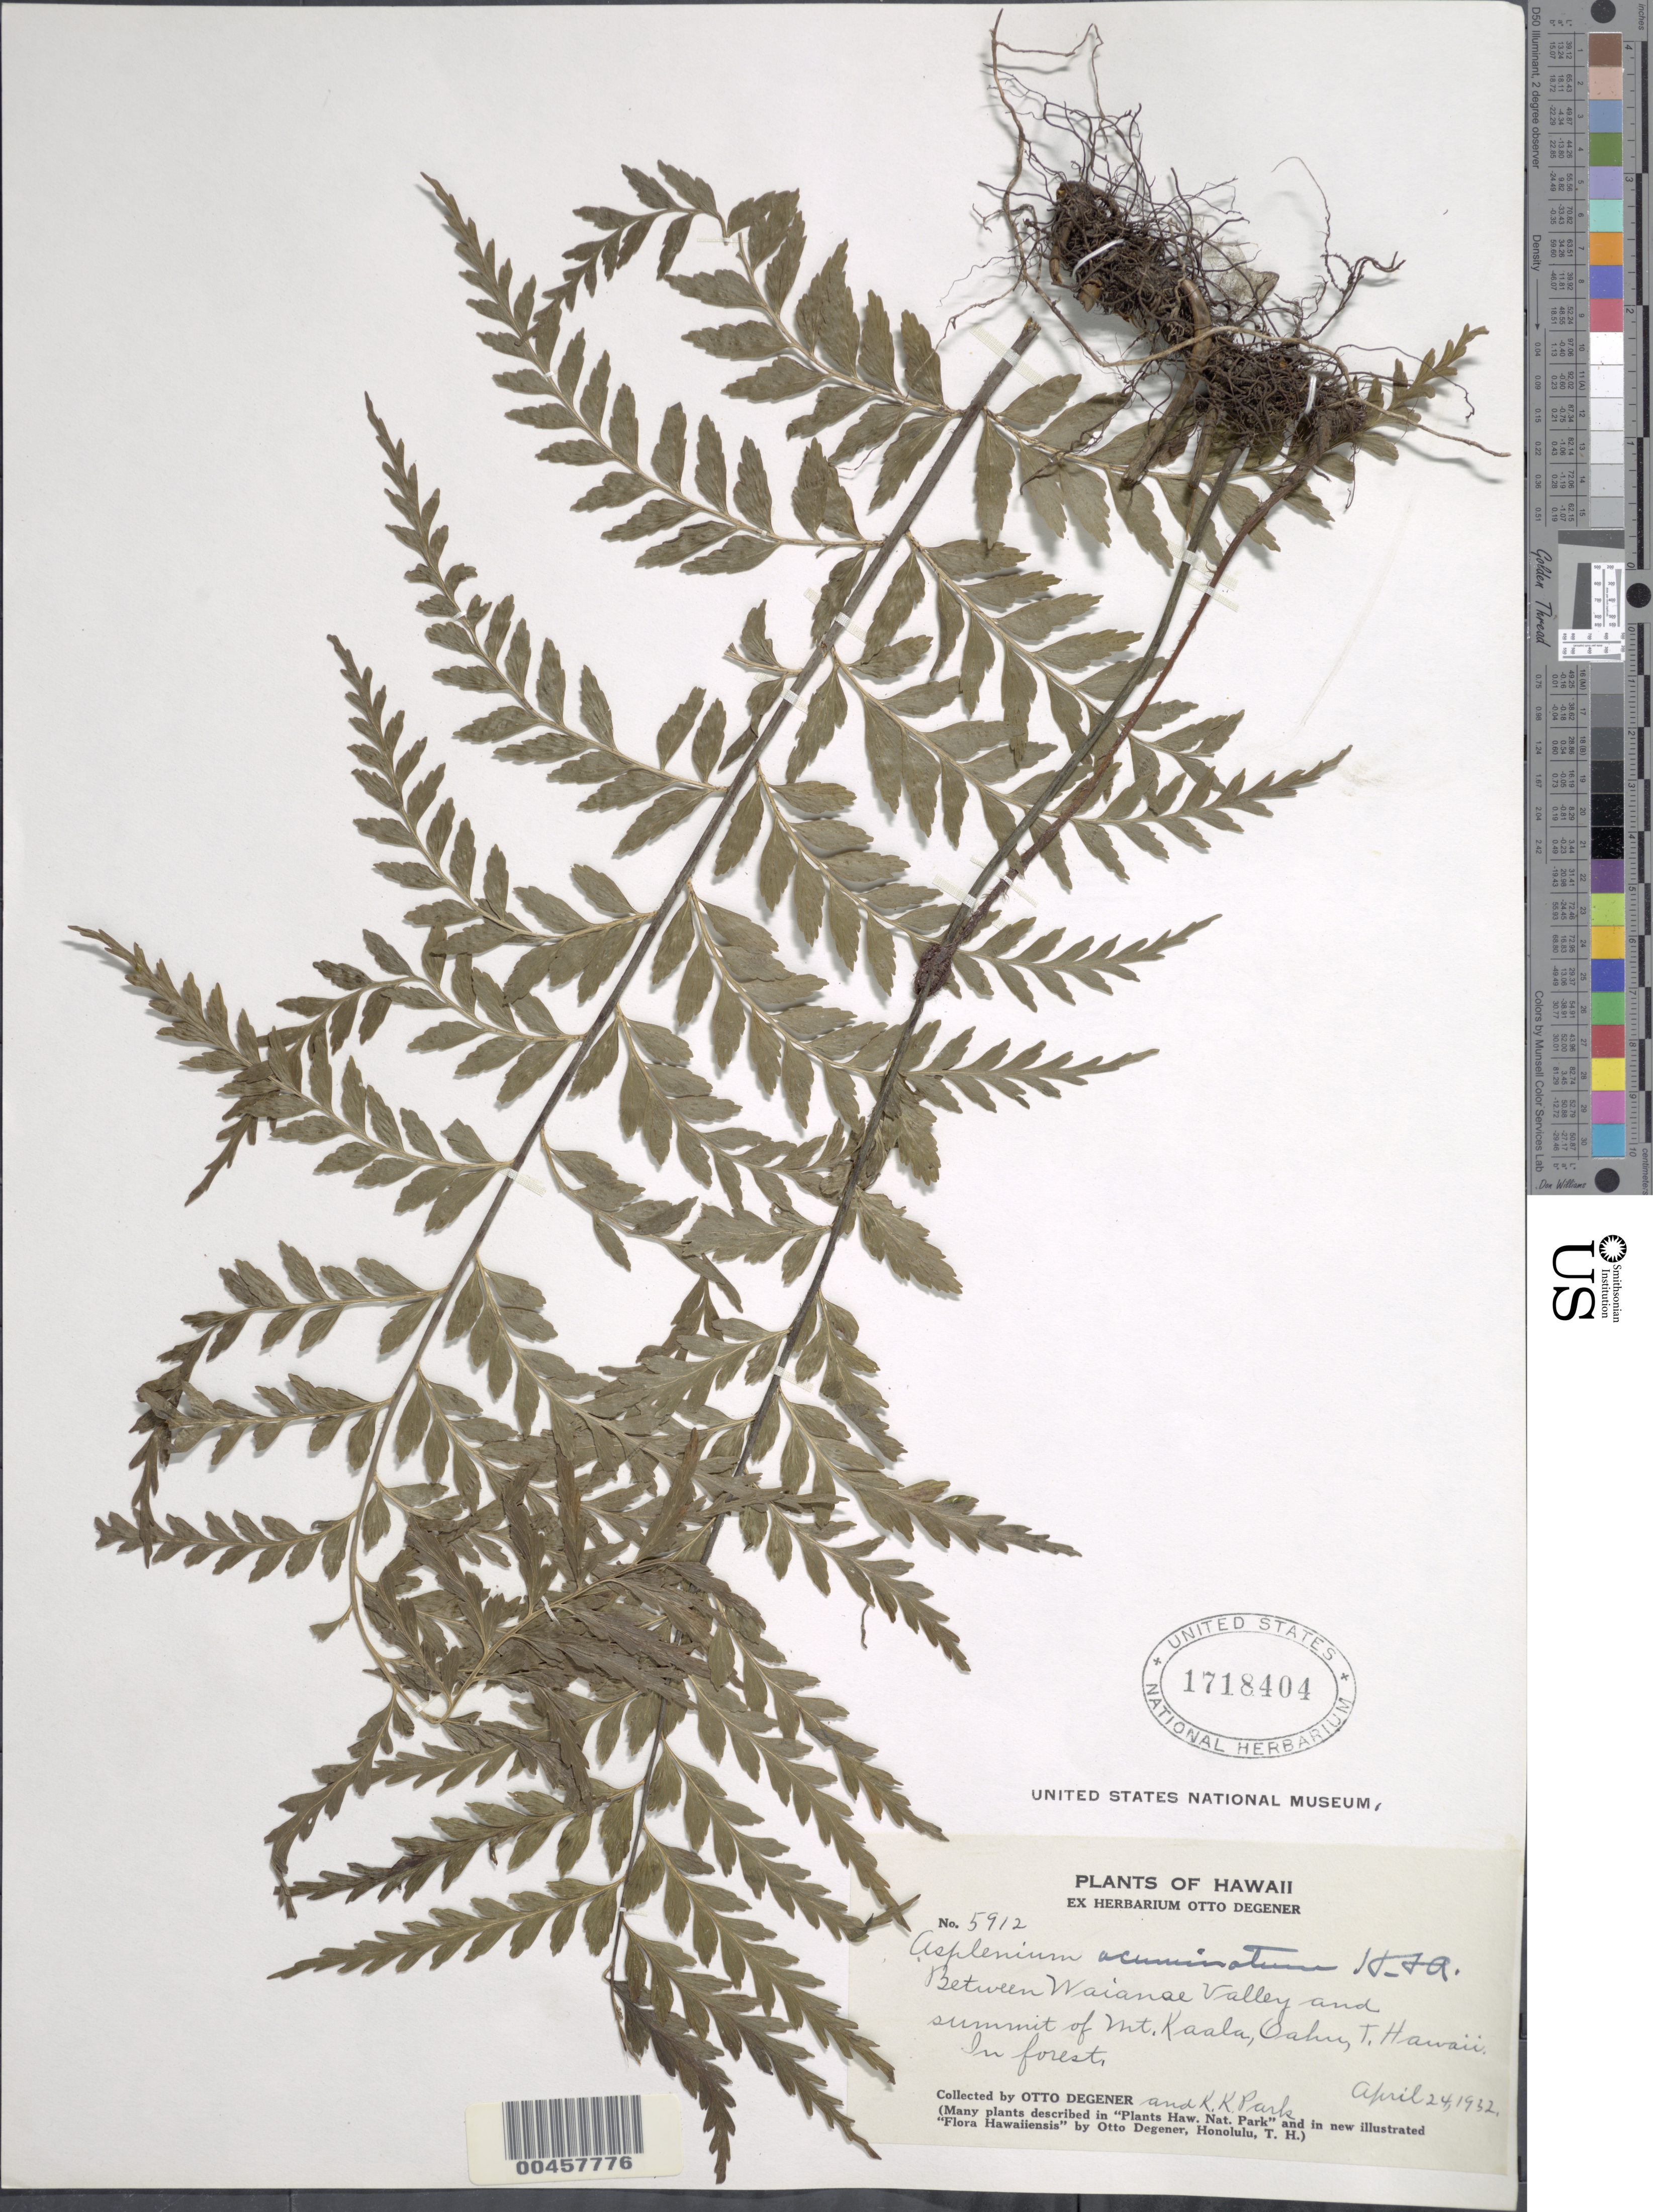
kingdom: Plantae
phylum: Tracheophyta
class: Polypodiopsida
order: Polypodiales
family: Aspleniaceae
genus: Asplenium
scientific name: Asplenium acuminatum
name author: Hook. & Arn.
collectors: O. Degener & K. Park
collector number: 5912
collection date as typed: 24 Apr 1932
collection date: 1932-04-24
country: United States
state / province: Hawaii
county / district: Honolulu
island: Oahu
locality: Between Waianae Valley and summit of Mt. Kaala, Oahu, T. Hawaii.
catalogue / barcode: US 1718404